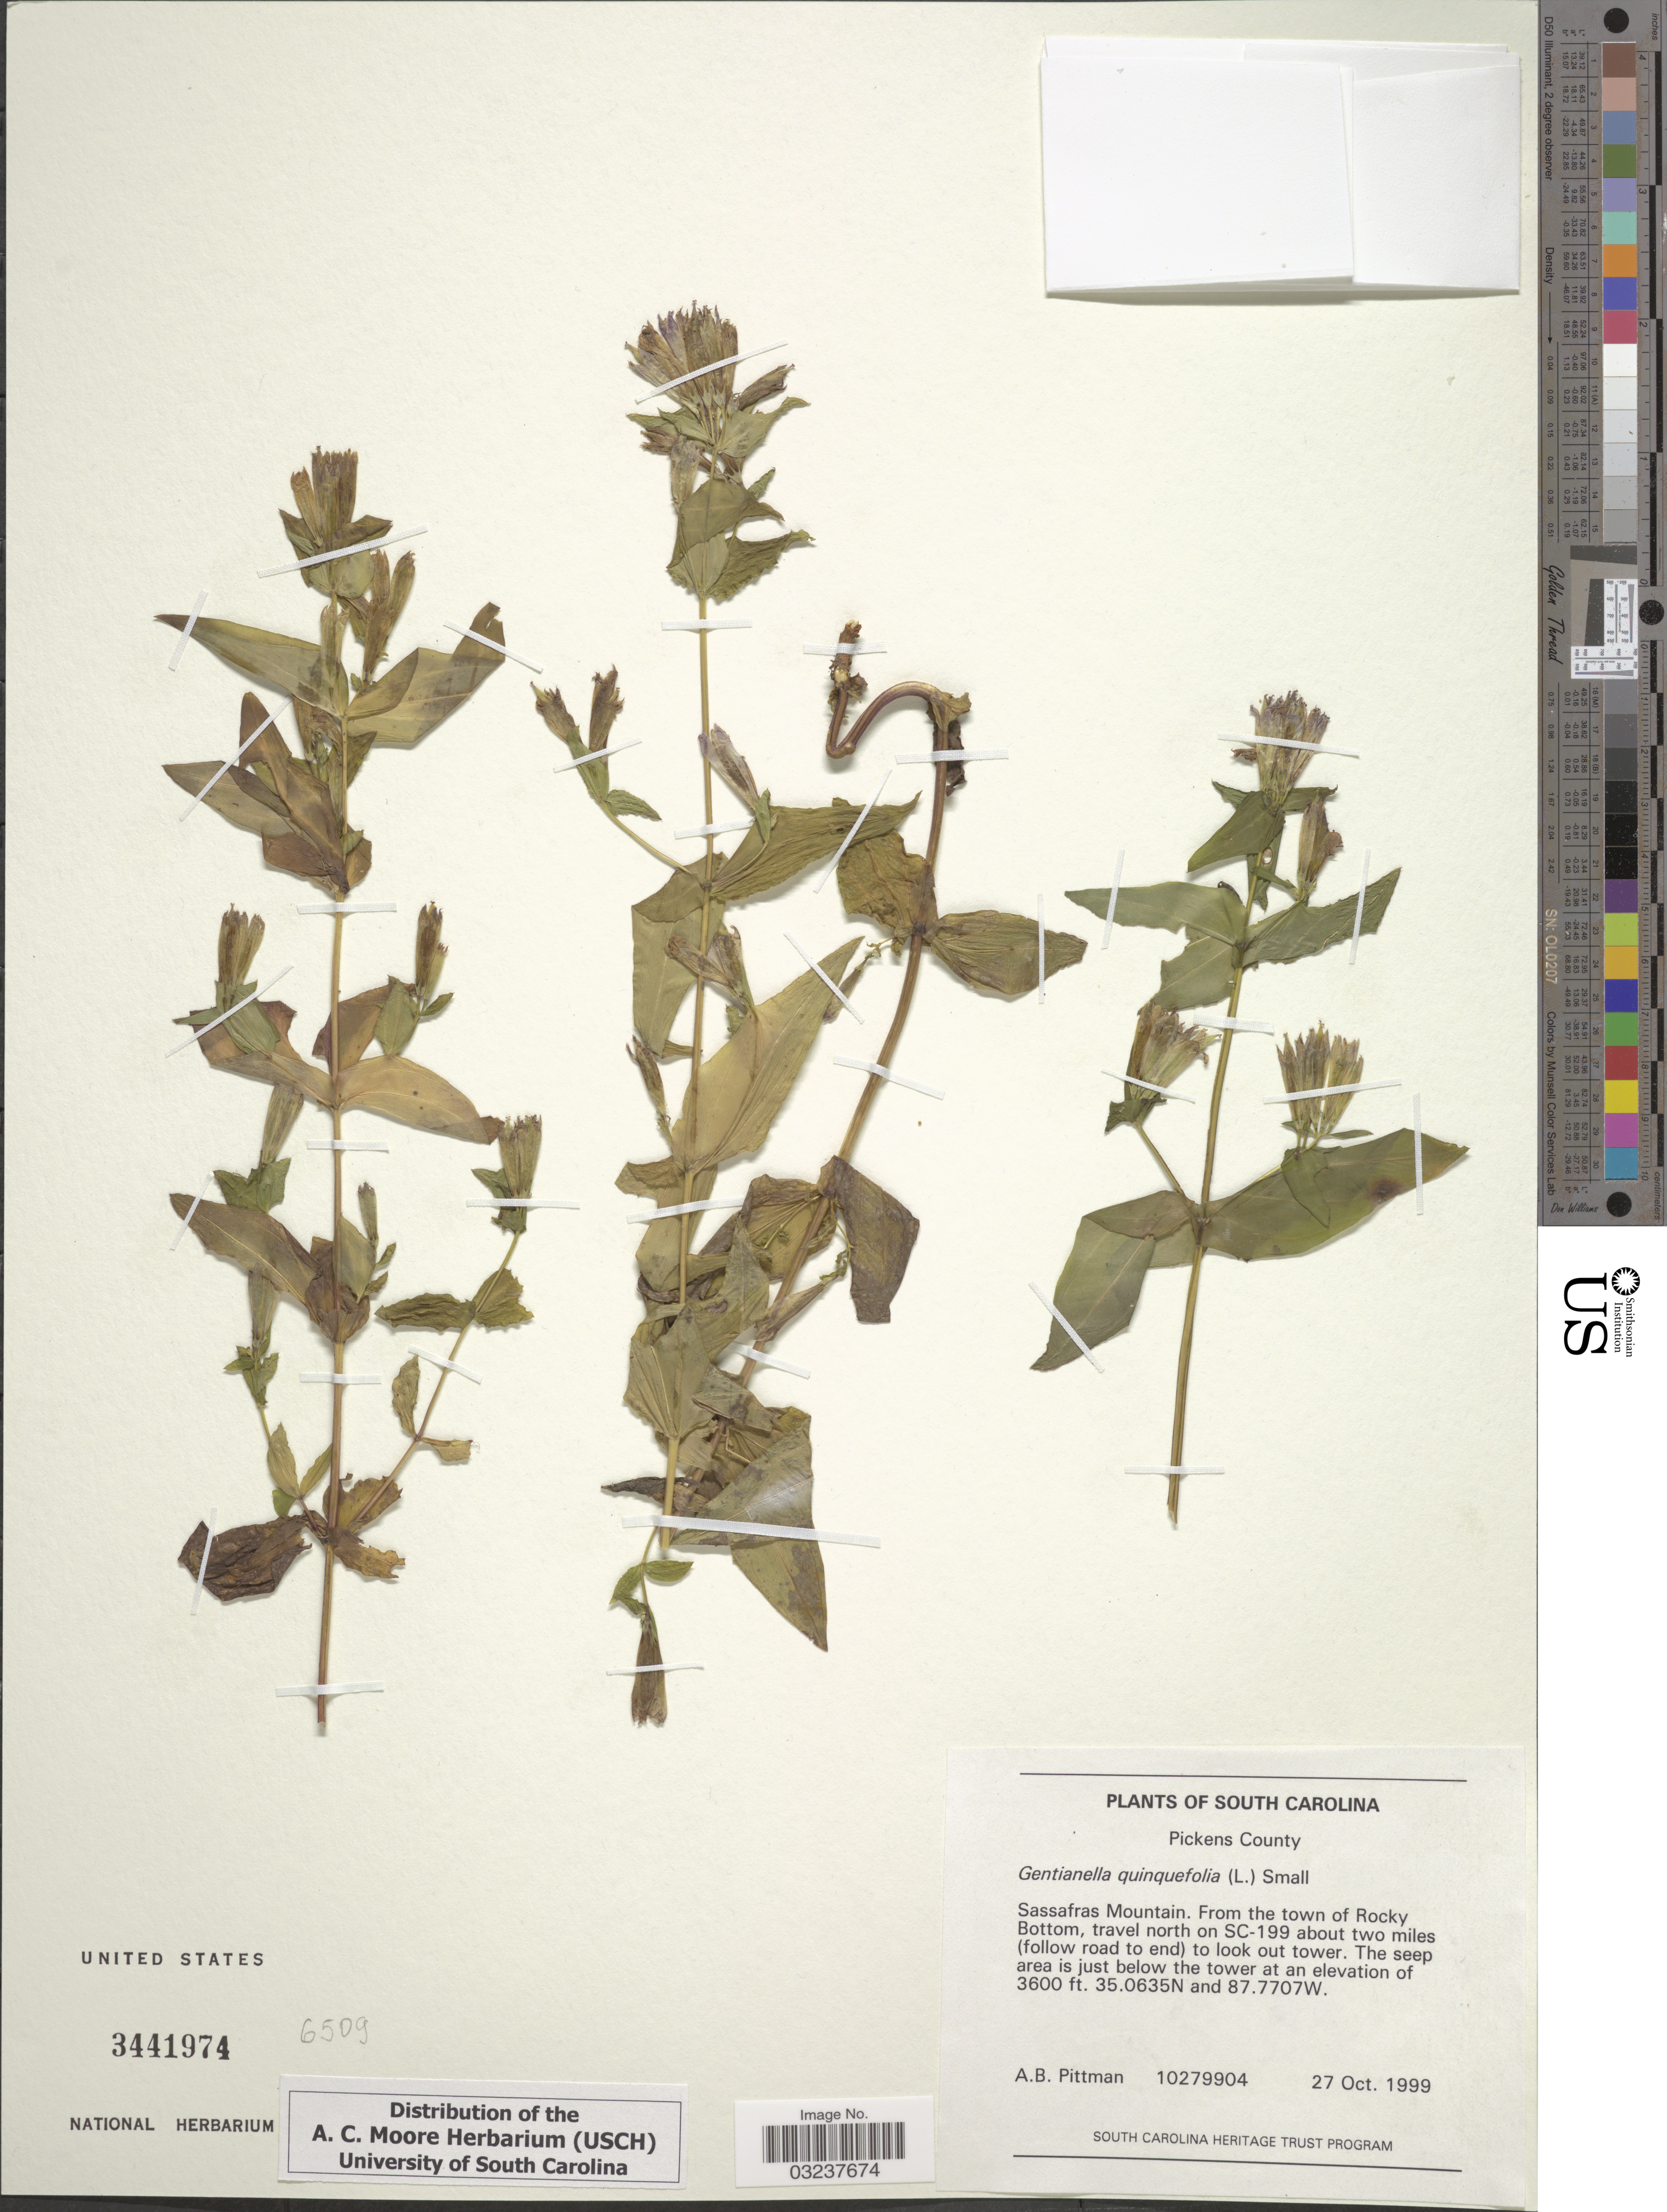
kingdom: Plantae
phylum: Tracheophyta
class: Magnoliopsida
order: Gentianales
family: Gentianaceae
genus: Gentianella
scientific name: Gentianella quinquefolia subsp. quinquefolia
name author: (L.) Small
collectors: A. B. Pittman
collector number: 10279904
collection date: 1999-10-27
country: United States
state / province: South Carolina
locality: Sassafras Mountain. From the town of Rocky Bottom, travel north on SC-199 about two miles (follow road to end) to look out tower.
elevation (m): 1097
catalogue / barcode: US 3441974